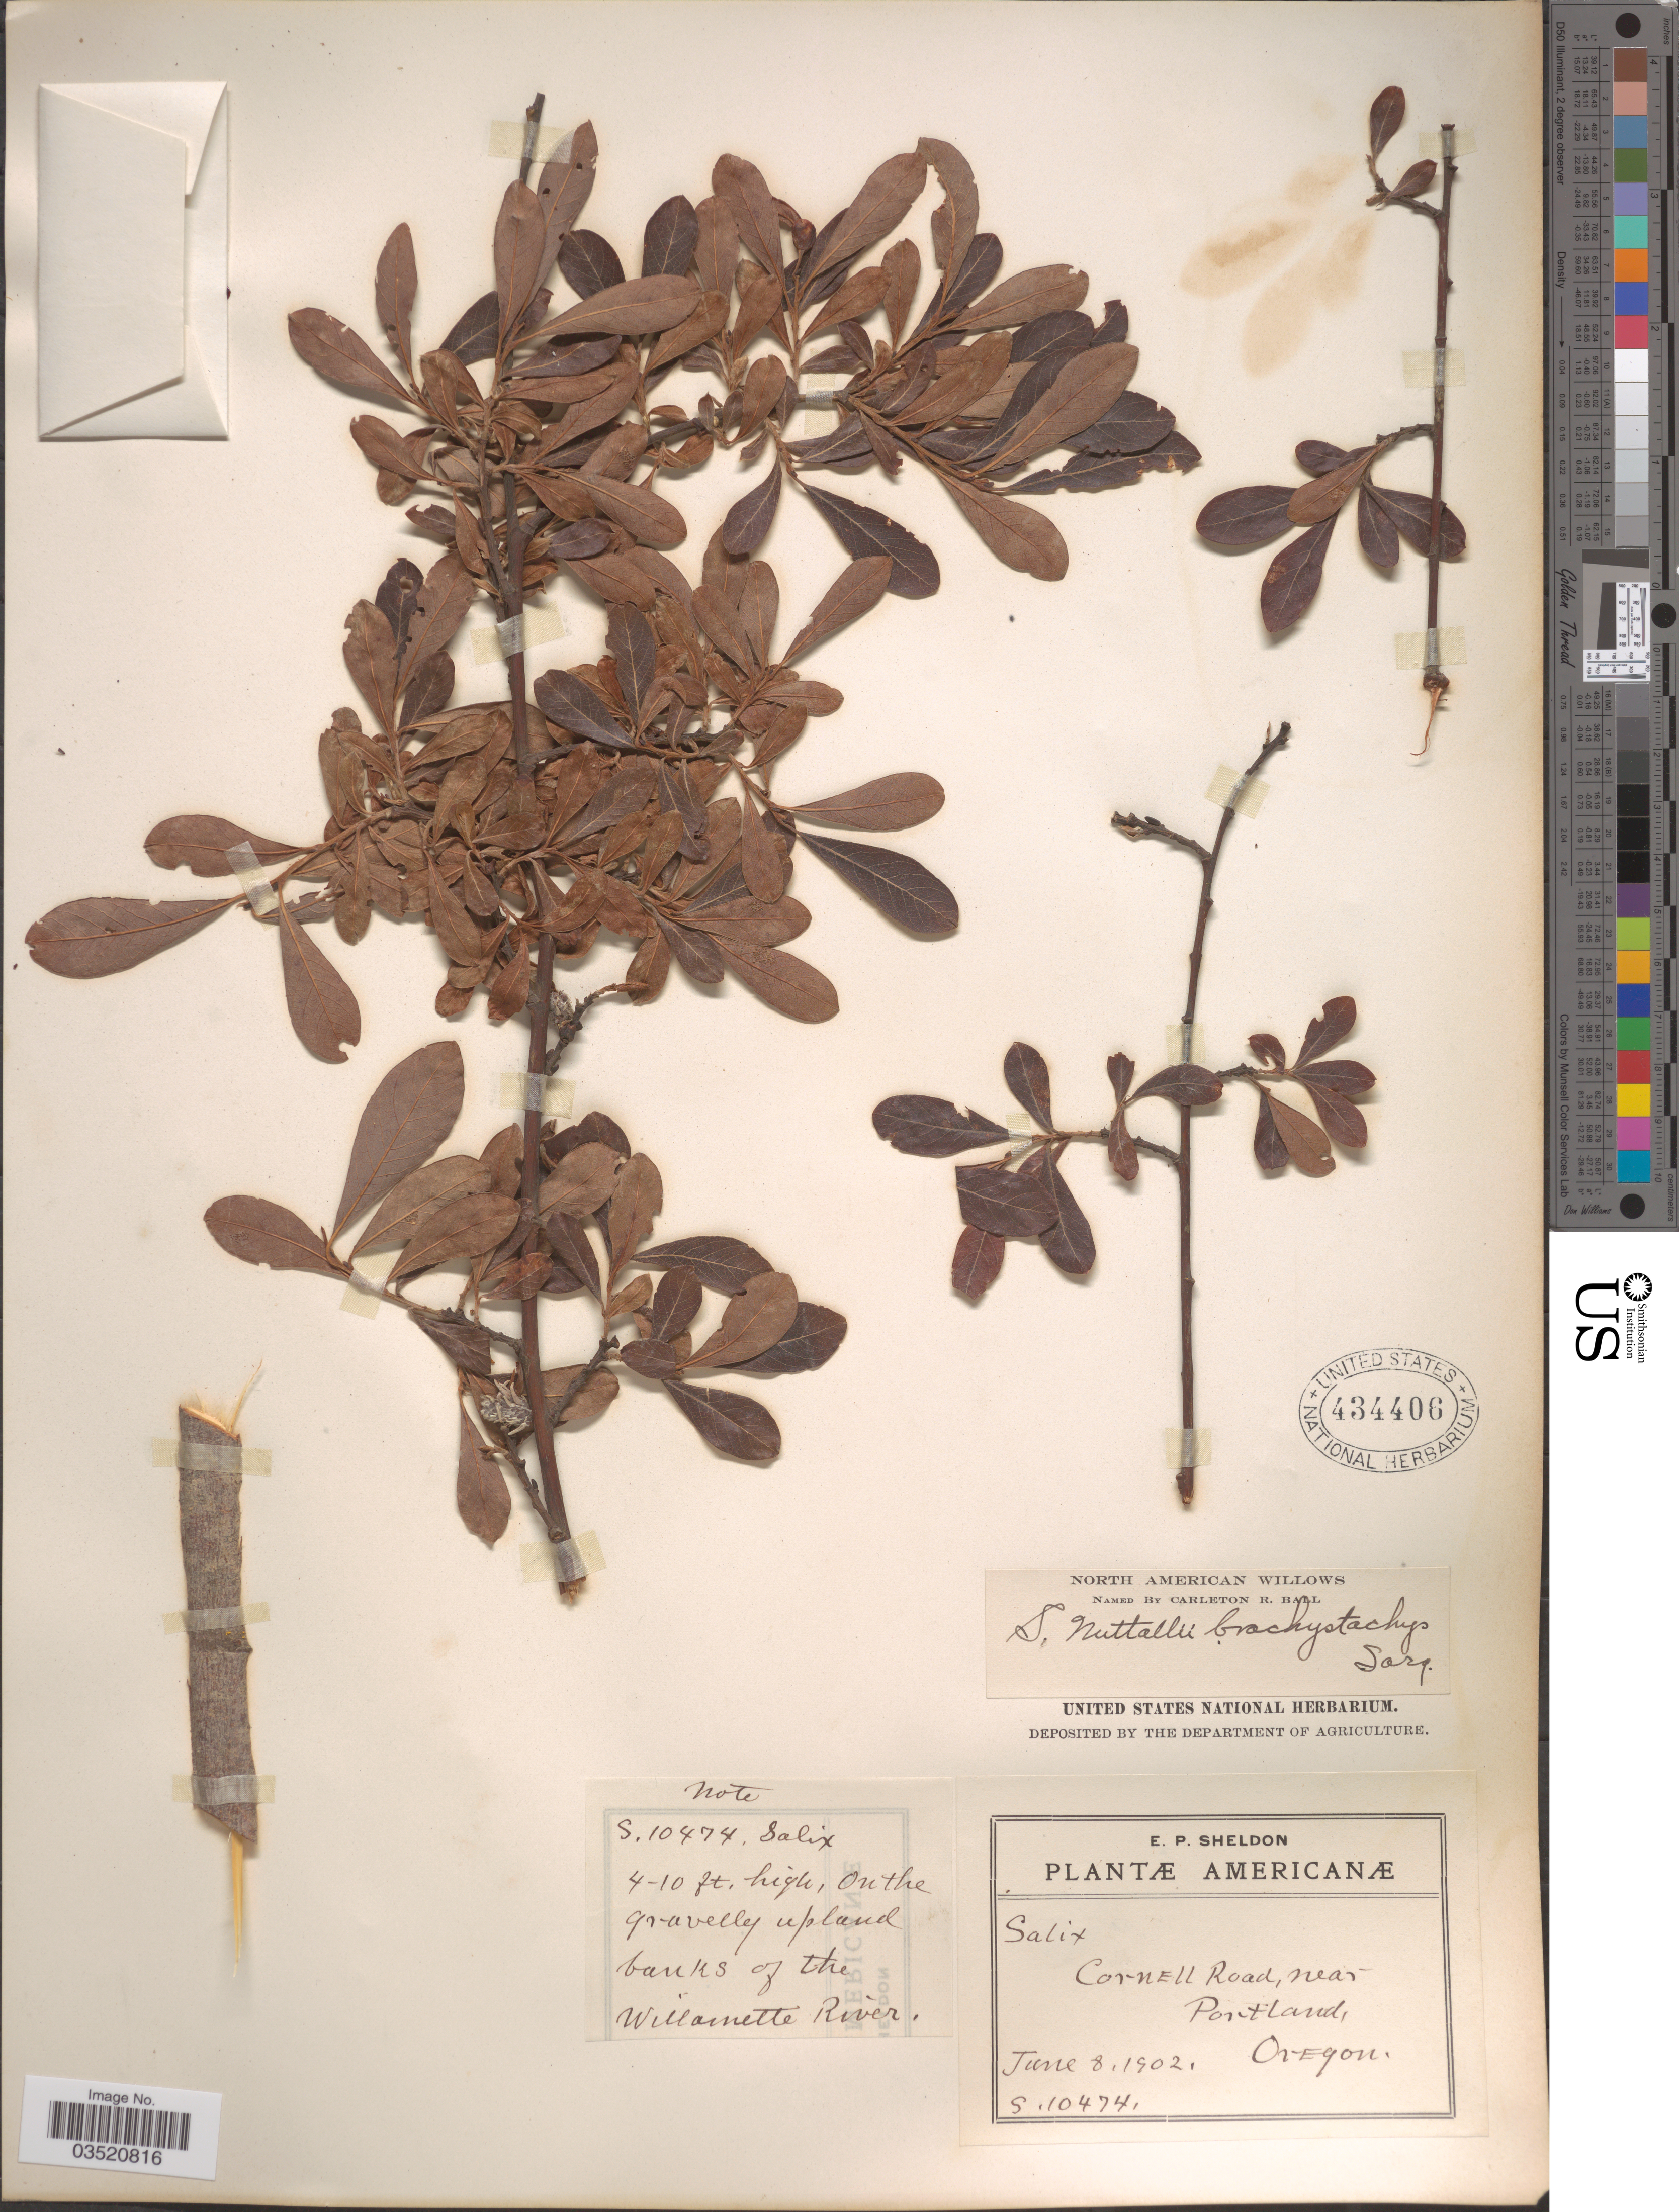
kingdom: Plantae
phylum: Tracheophyta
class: Magnoliopsida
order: Malpighiales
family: Salicaceae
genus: Salix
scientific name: Salix scouleriana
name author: Barratt ex Hook.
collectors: E. P. Sheldon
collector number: S10474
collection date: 1902-06-08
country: United States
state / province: Oregon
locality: Cornell Road, near Portland. On the gravelly upland banks of the Willamette River.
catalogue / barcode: US 434406